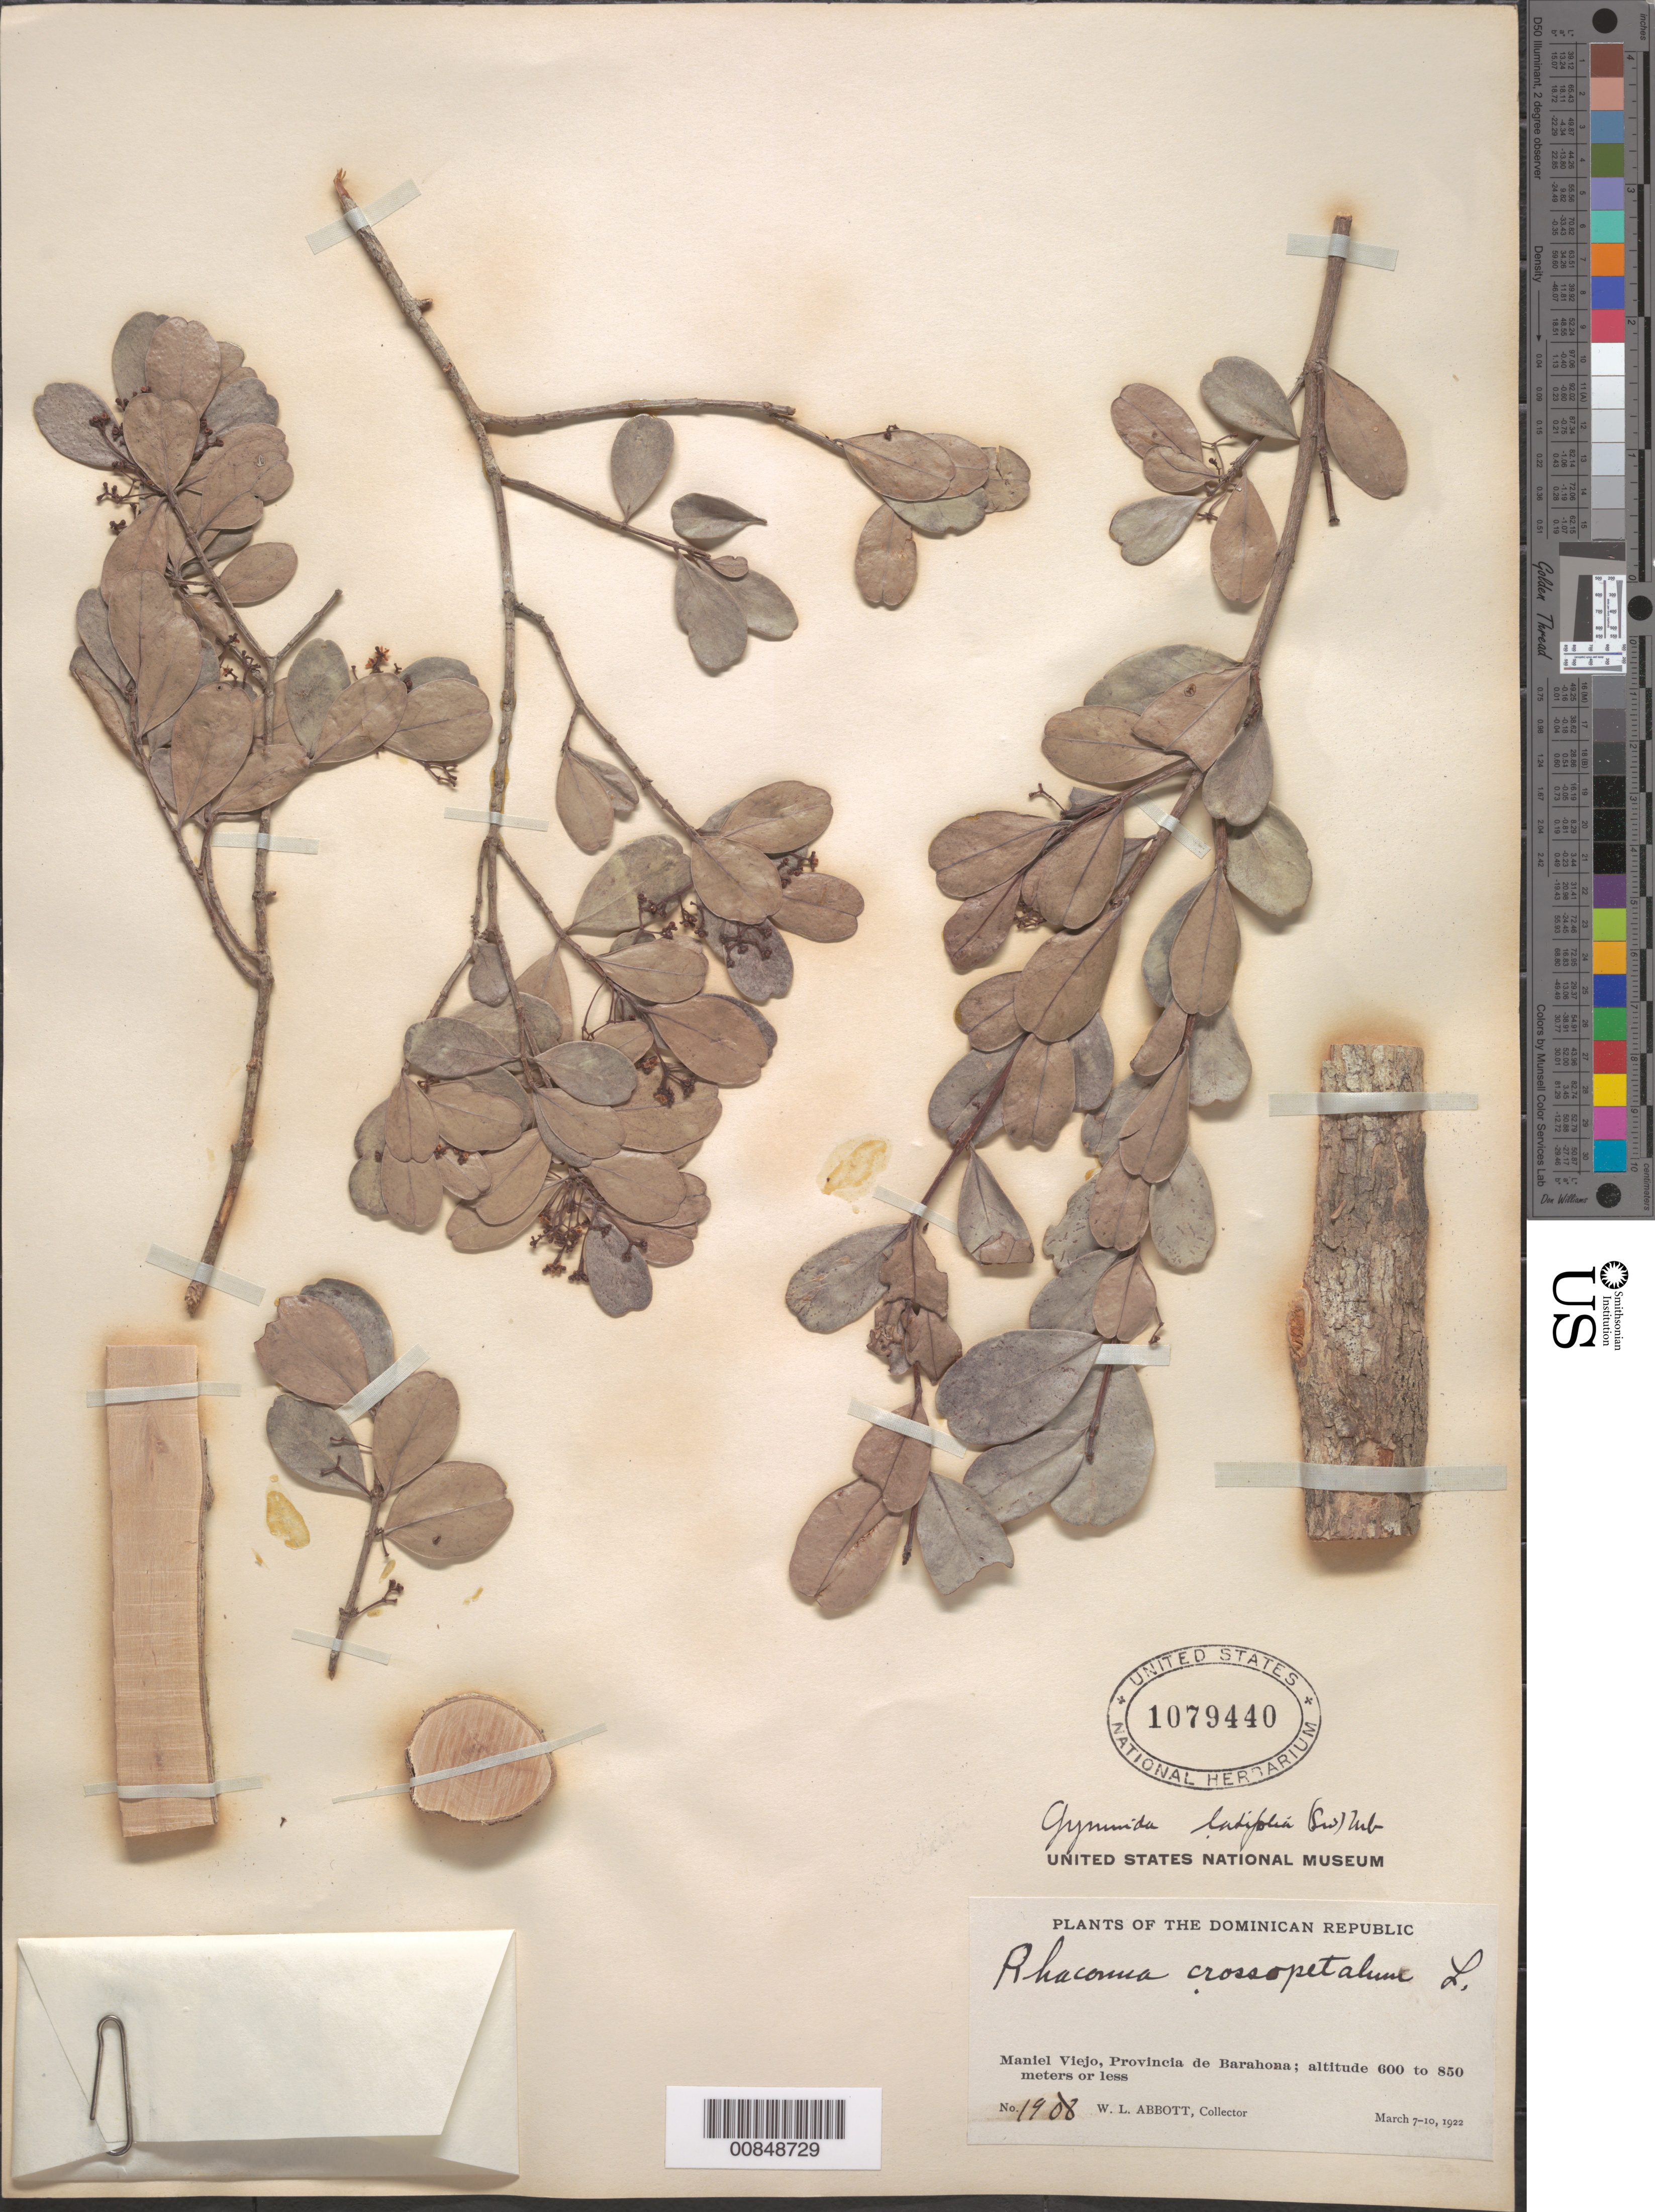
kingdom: Plantae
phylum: Tracheophyta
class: Magnoliopsida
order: Celastrales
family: Celastraceae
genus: Gyminda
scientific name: Gyminda latifolia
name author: (Sw.) Urb.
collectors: W. L. Abbott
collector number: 1908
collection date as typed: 07 Mar 1922 to 10 Mar 1922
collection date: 1922-03-07/1922-03-10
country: Dominican Republic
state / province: Barahona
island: Hispaniola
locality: Maniel Viejo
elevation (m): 600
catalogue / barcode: US 1079440